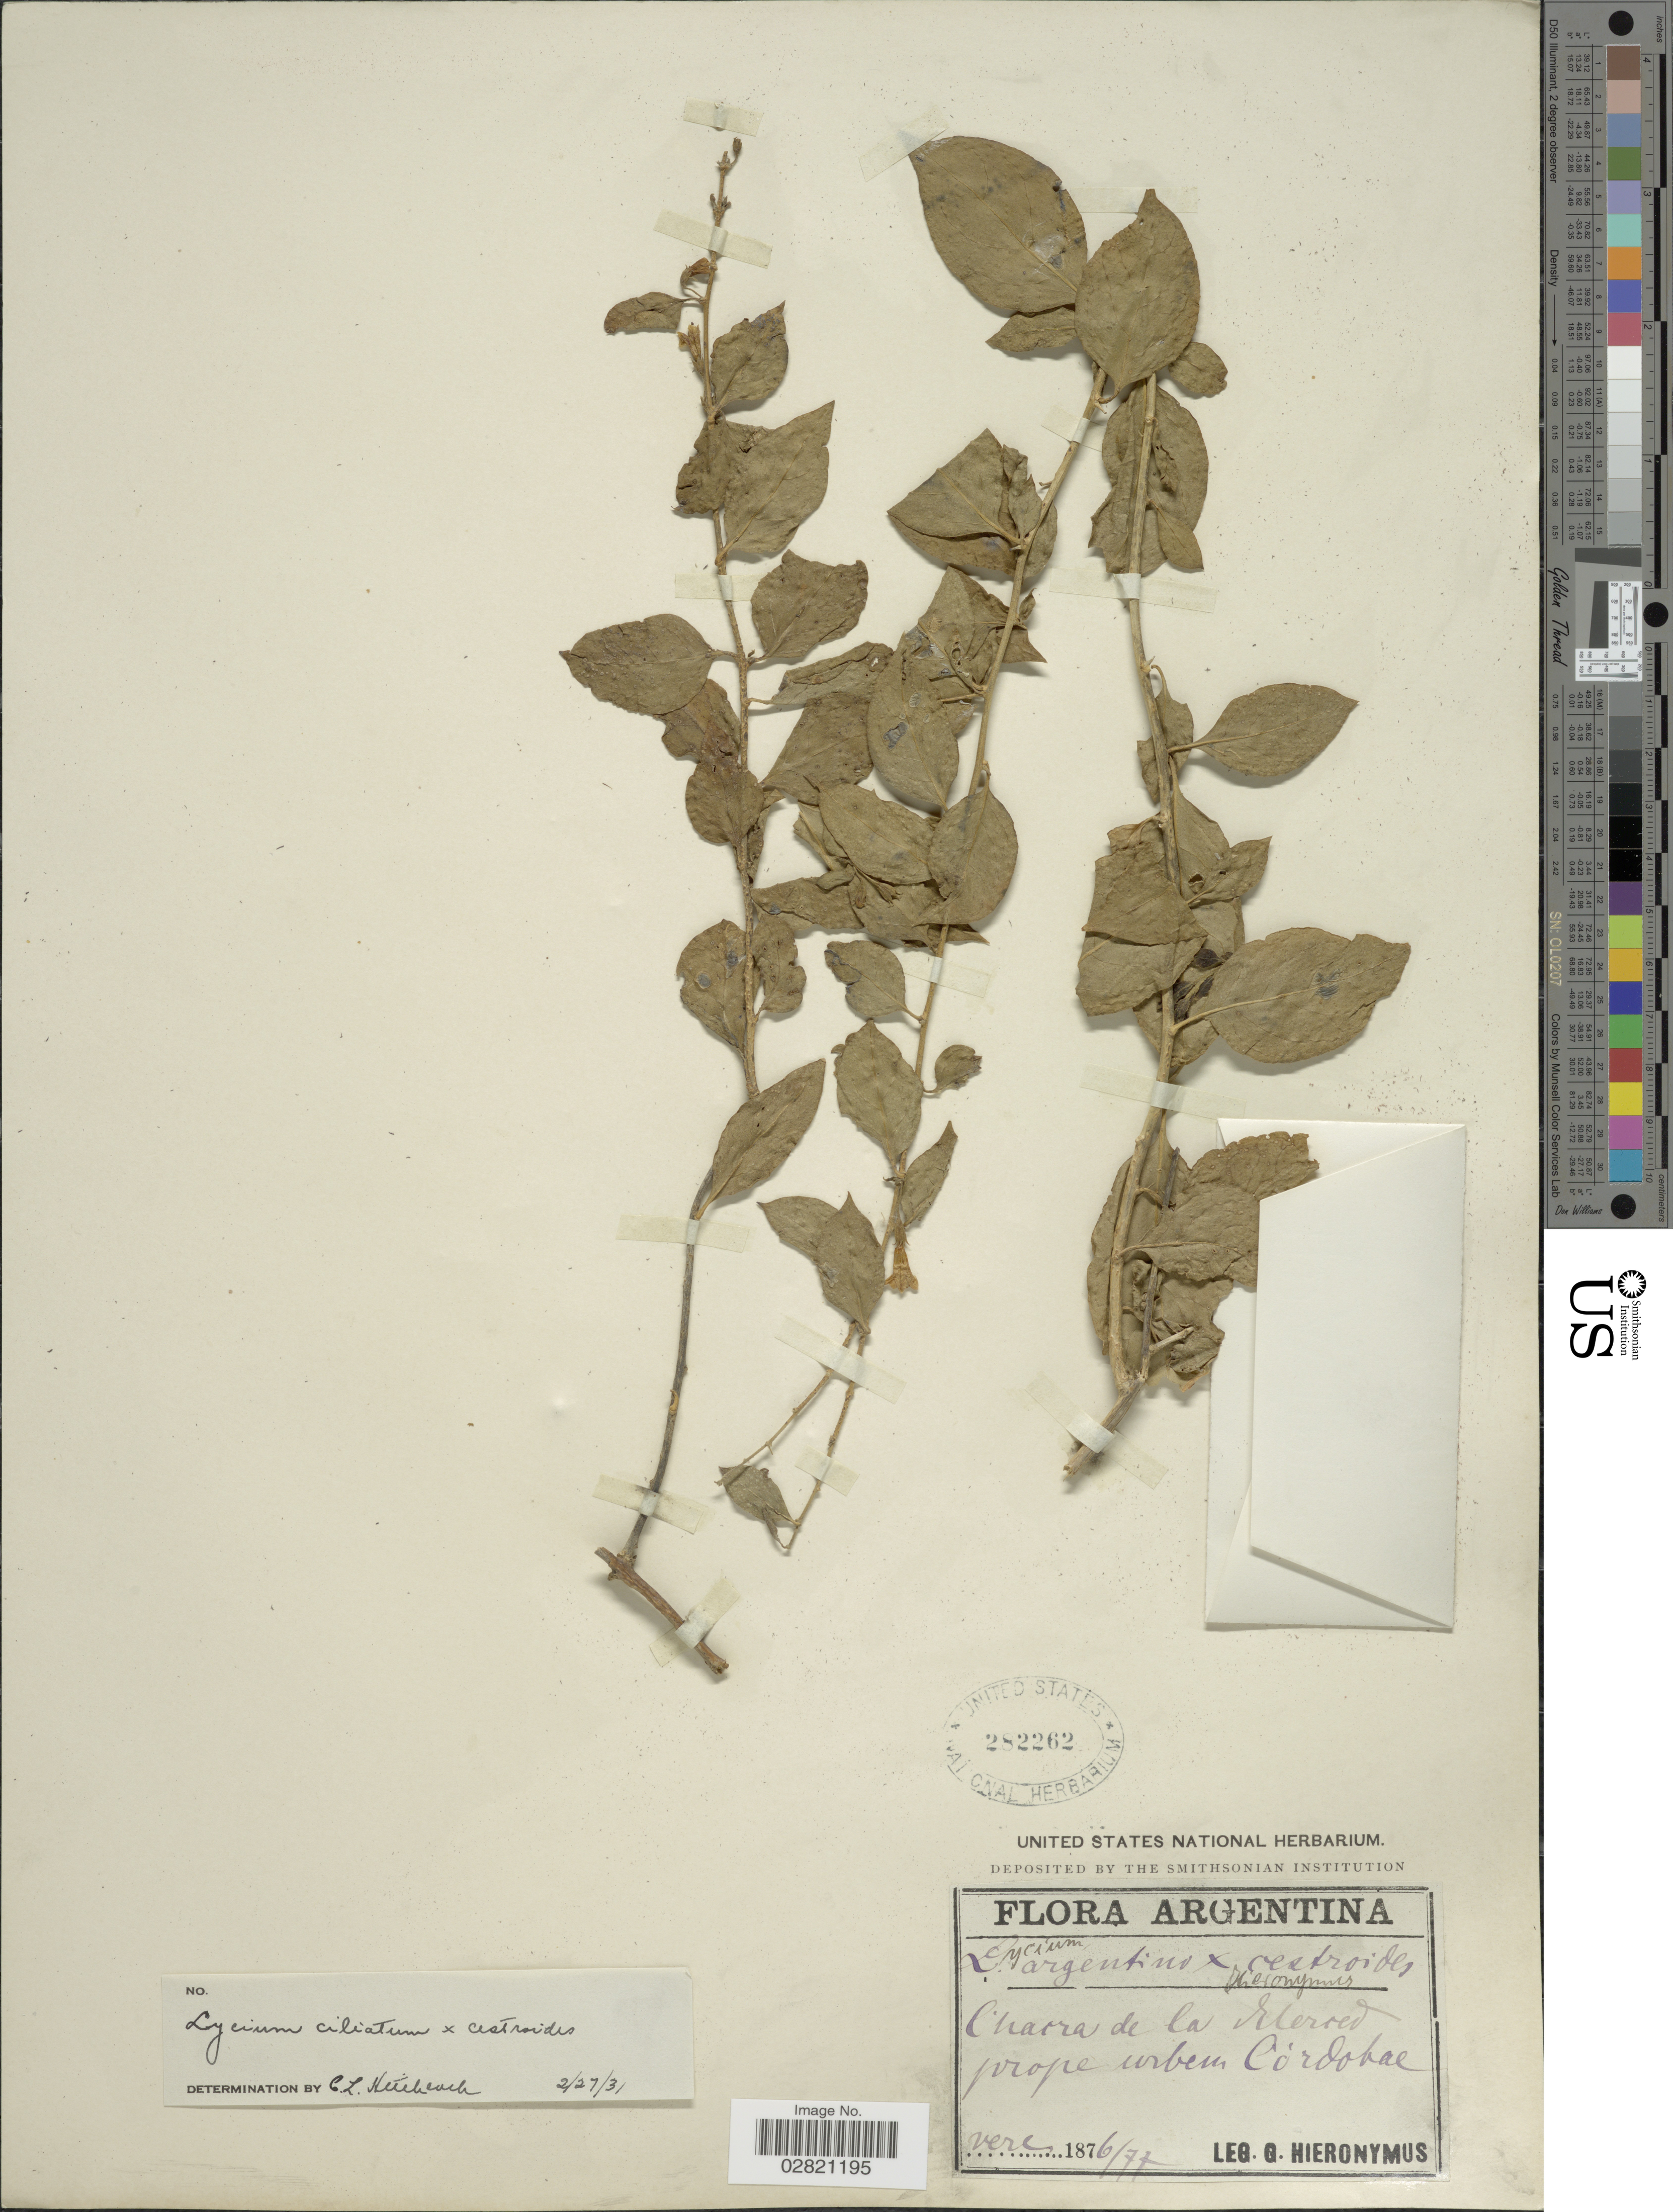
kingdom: Plantae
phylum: Tracheophyta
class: Magnoliopsida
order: Solanales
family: Solanaceae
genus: Lycium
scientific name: Lycium x argentinocestroides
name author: Hieron. ex Seckt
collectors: G. H. Hieronymus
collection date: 1876/1877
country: Argentina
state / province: Cordoba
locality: Chacra de la Merced, prope urbem Córdoba.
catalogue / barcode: US 282262